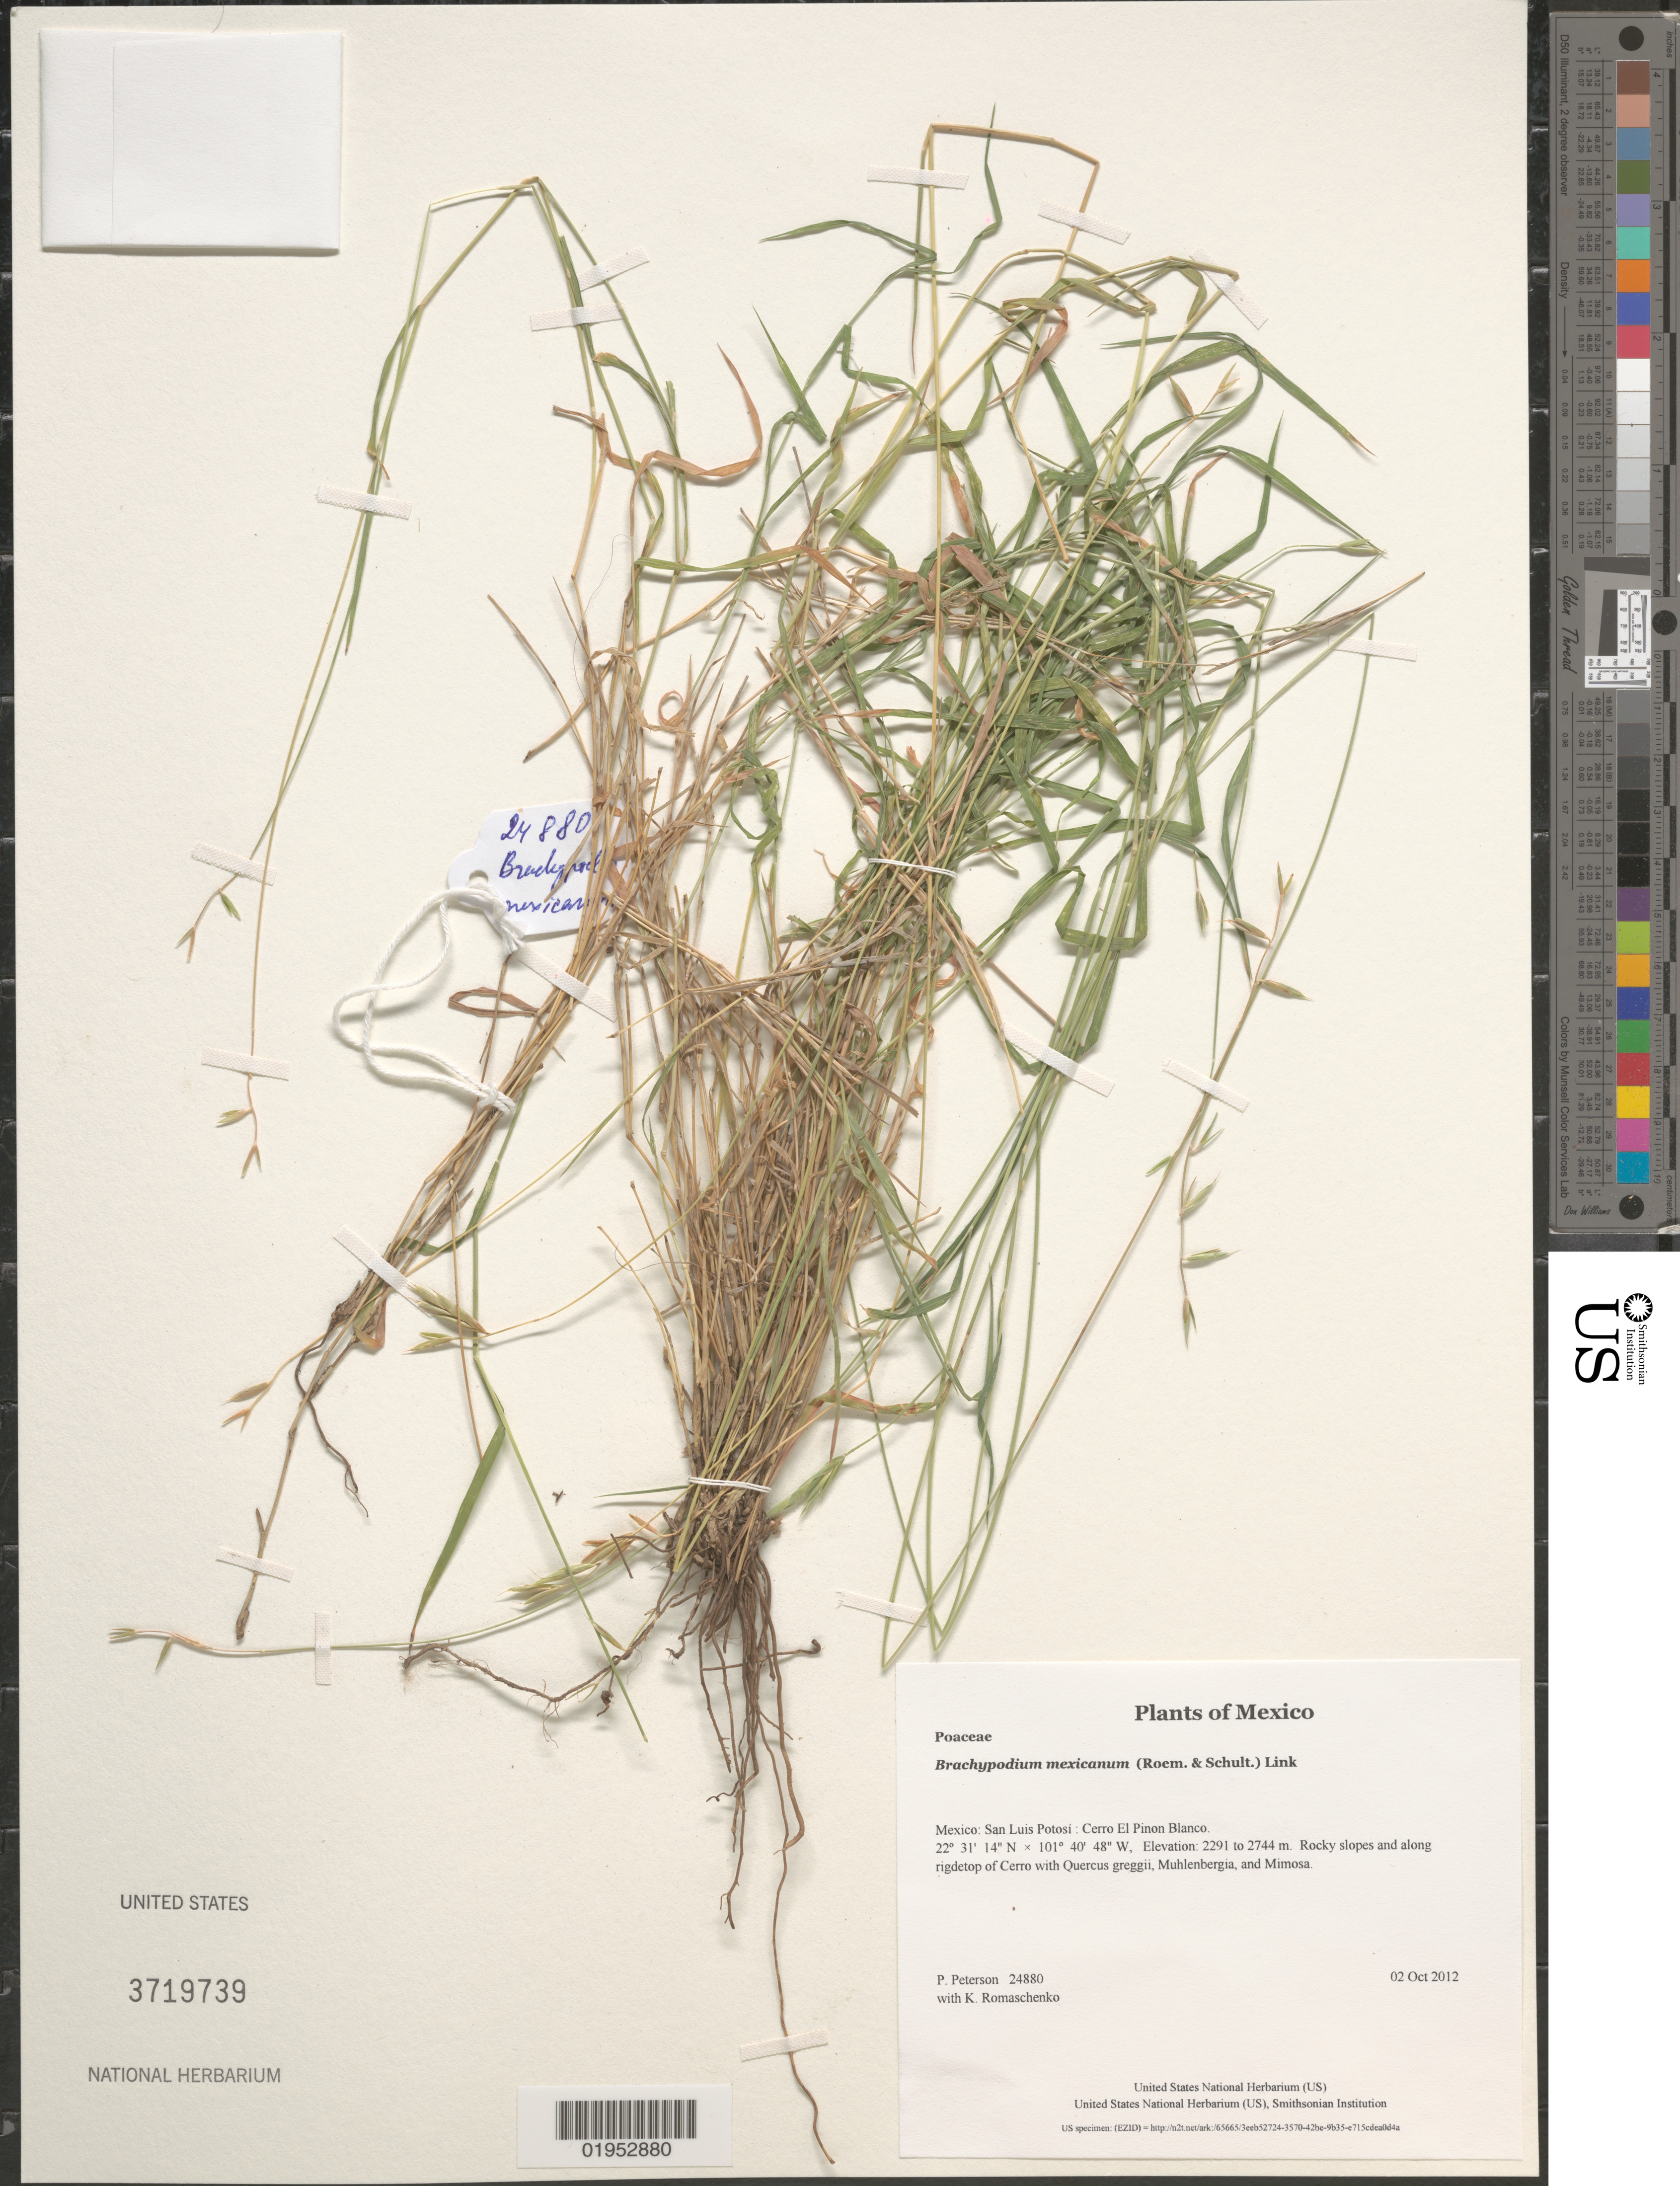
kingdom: Plantae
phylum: Tracheophyta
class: Liliopsida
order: Poales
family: Poaceae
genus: Brachypodium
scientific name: Brachypodium mexicanum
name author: (Roem. & Schult.) Link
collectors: P. M. Peterson & K. Romaschenko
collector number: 24880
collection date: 2012-10-02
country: Mexico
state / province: San Luis Potosí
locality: Cerro El Pinon Blanco.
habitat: Rocky slopes and along rigdetop of Cerro with Quercus greggii, Muhlenbergia, and Mimosa.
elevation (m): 2291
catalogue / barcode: US 3719739